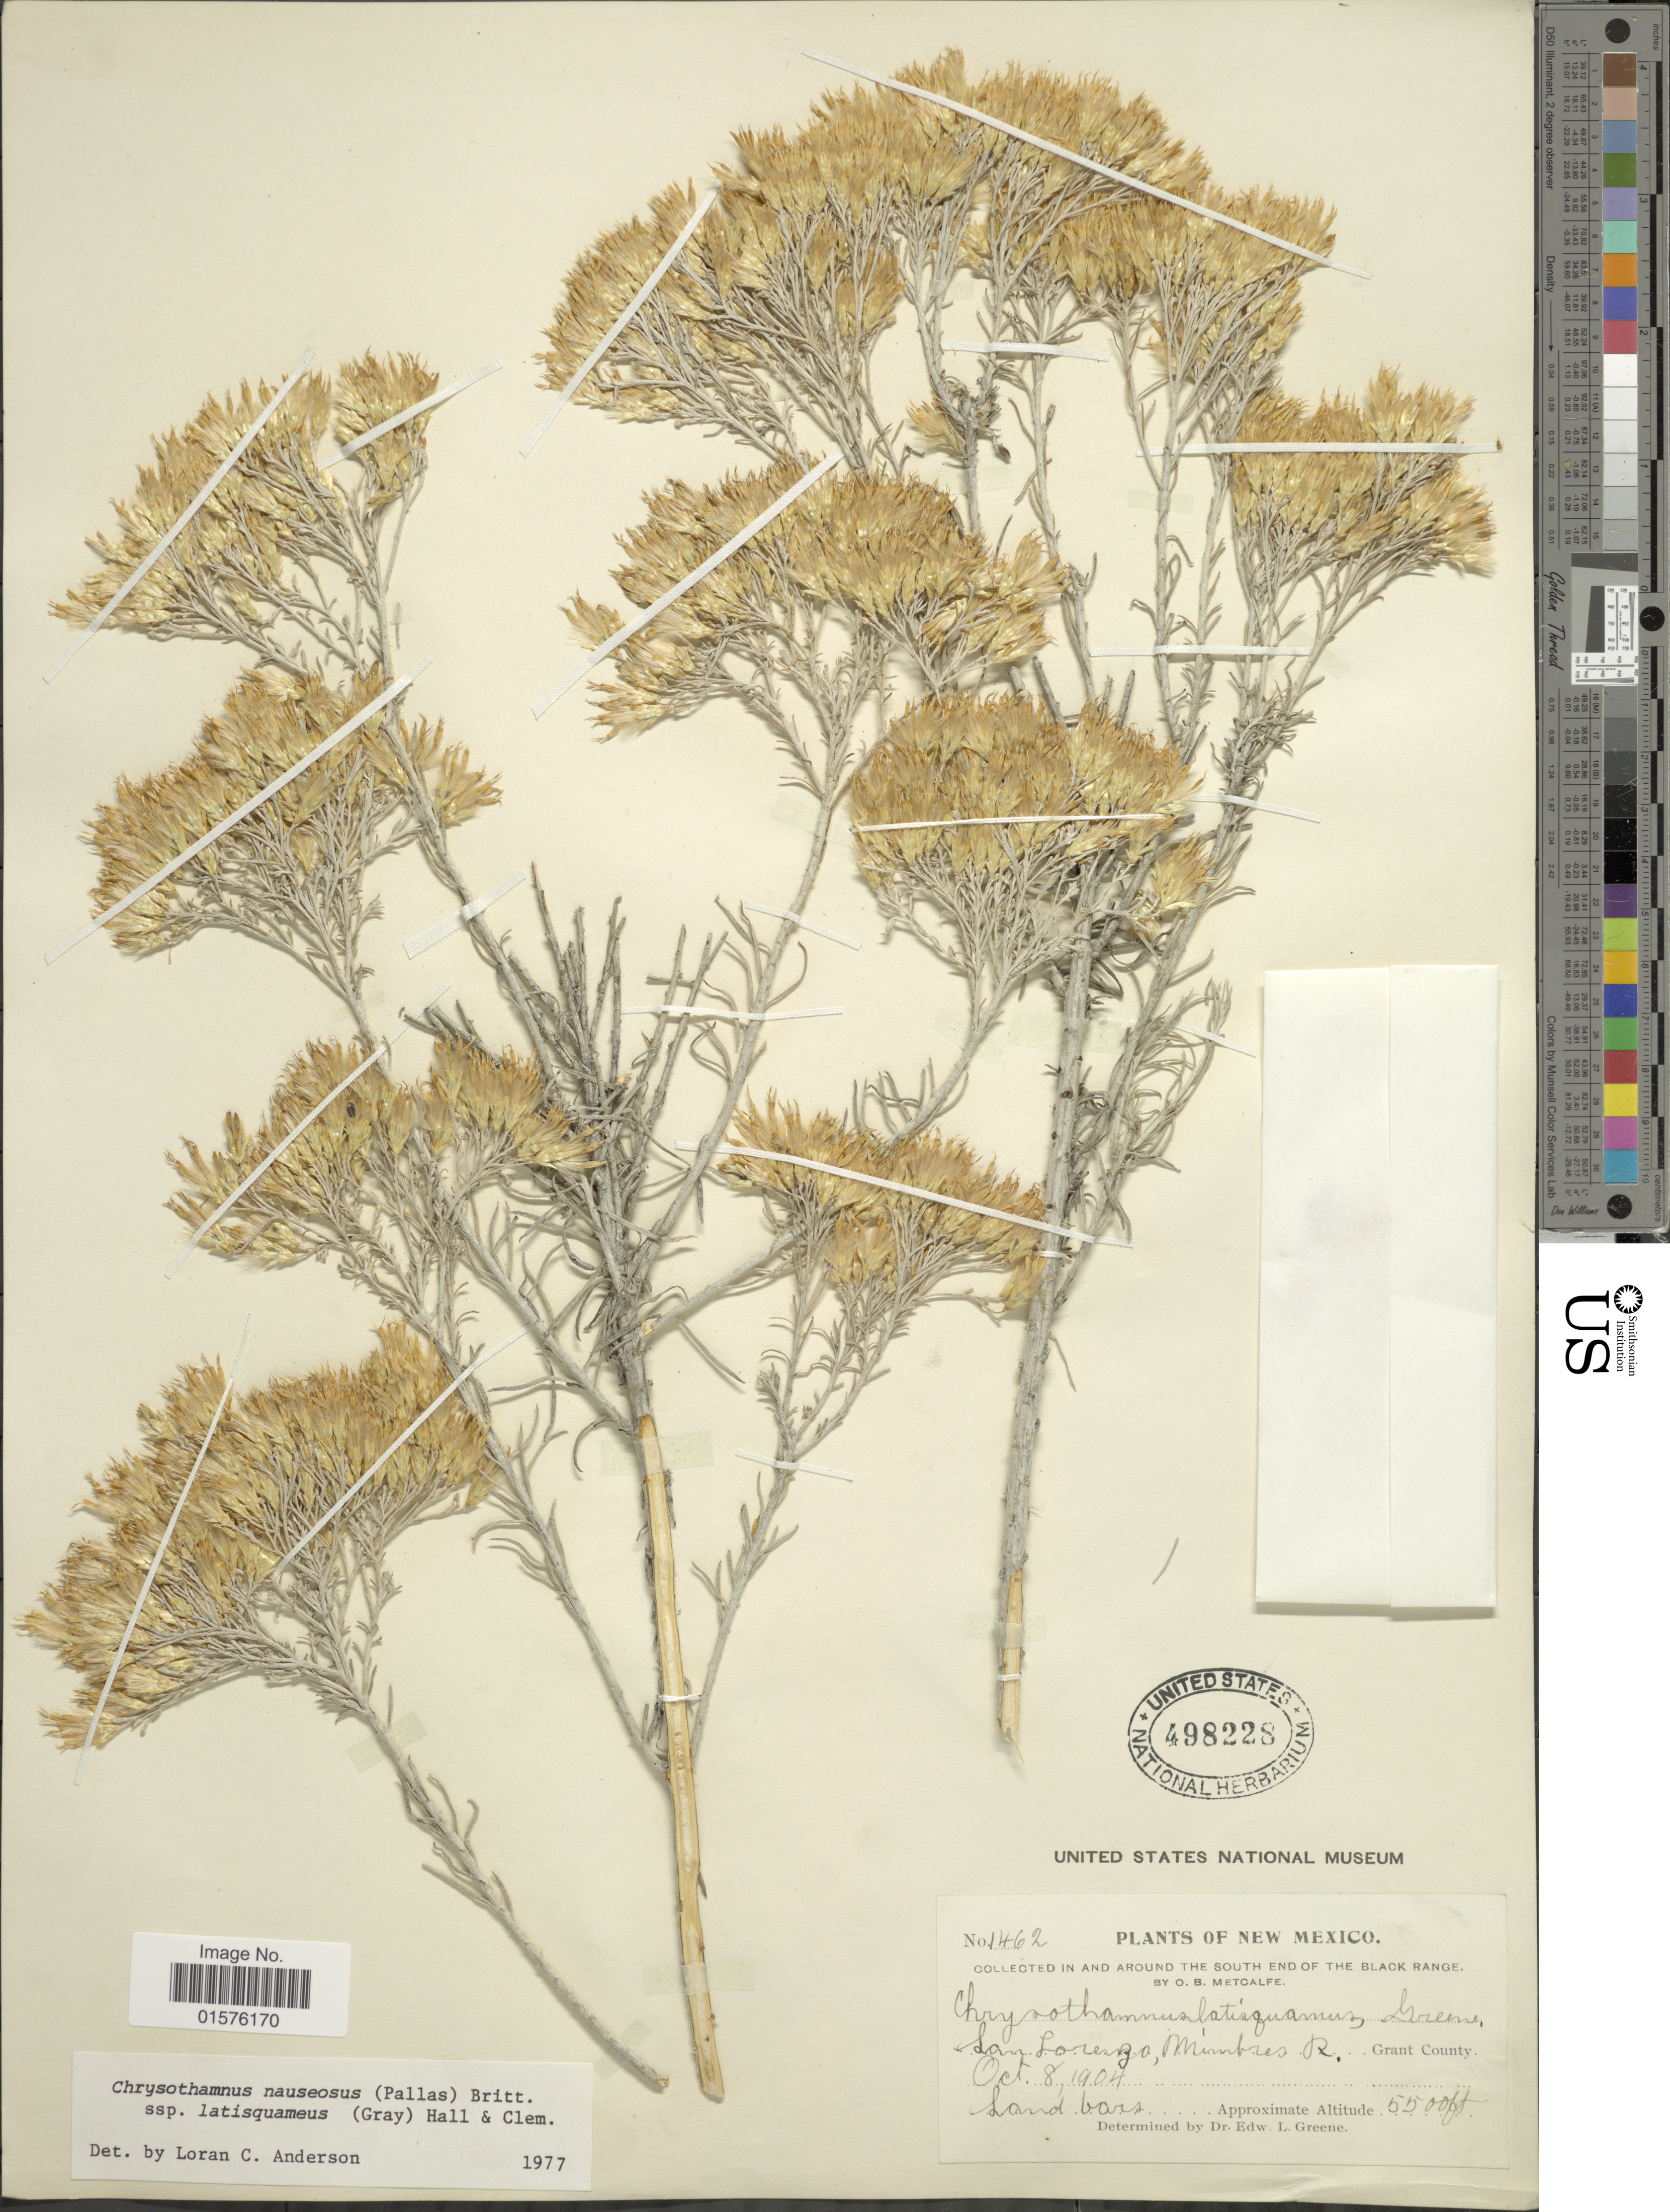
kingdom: Plantae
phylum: Tracheophyta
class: Magnoliopsida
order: Asterales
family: Asteraceae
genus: Ericameria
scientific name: Ericameria nauseosa var. latisquamea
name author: (A. Gray) G.L. Nesom & G.I. Baird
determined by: Urbatsch, Lowell E., Curator (LSU), Louisiana State University (UNITED STATES)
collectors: O. Metcalf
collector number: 1462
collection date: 1904-10-08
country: United States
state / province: New Mexico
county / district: Grant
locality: Mimbres R., San Lorenzo, around the south end of the Black Range, Grant County.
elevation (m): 1676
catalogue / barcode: US 498228